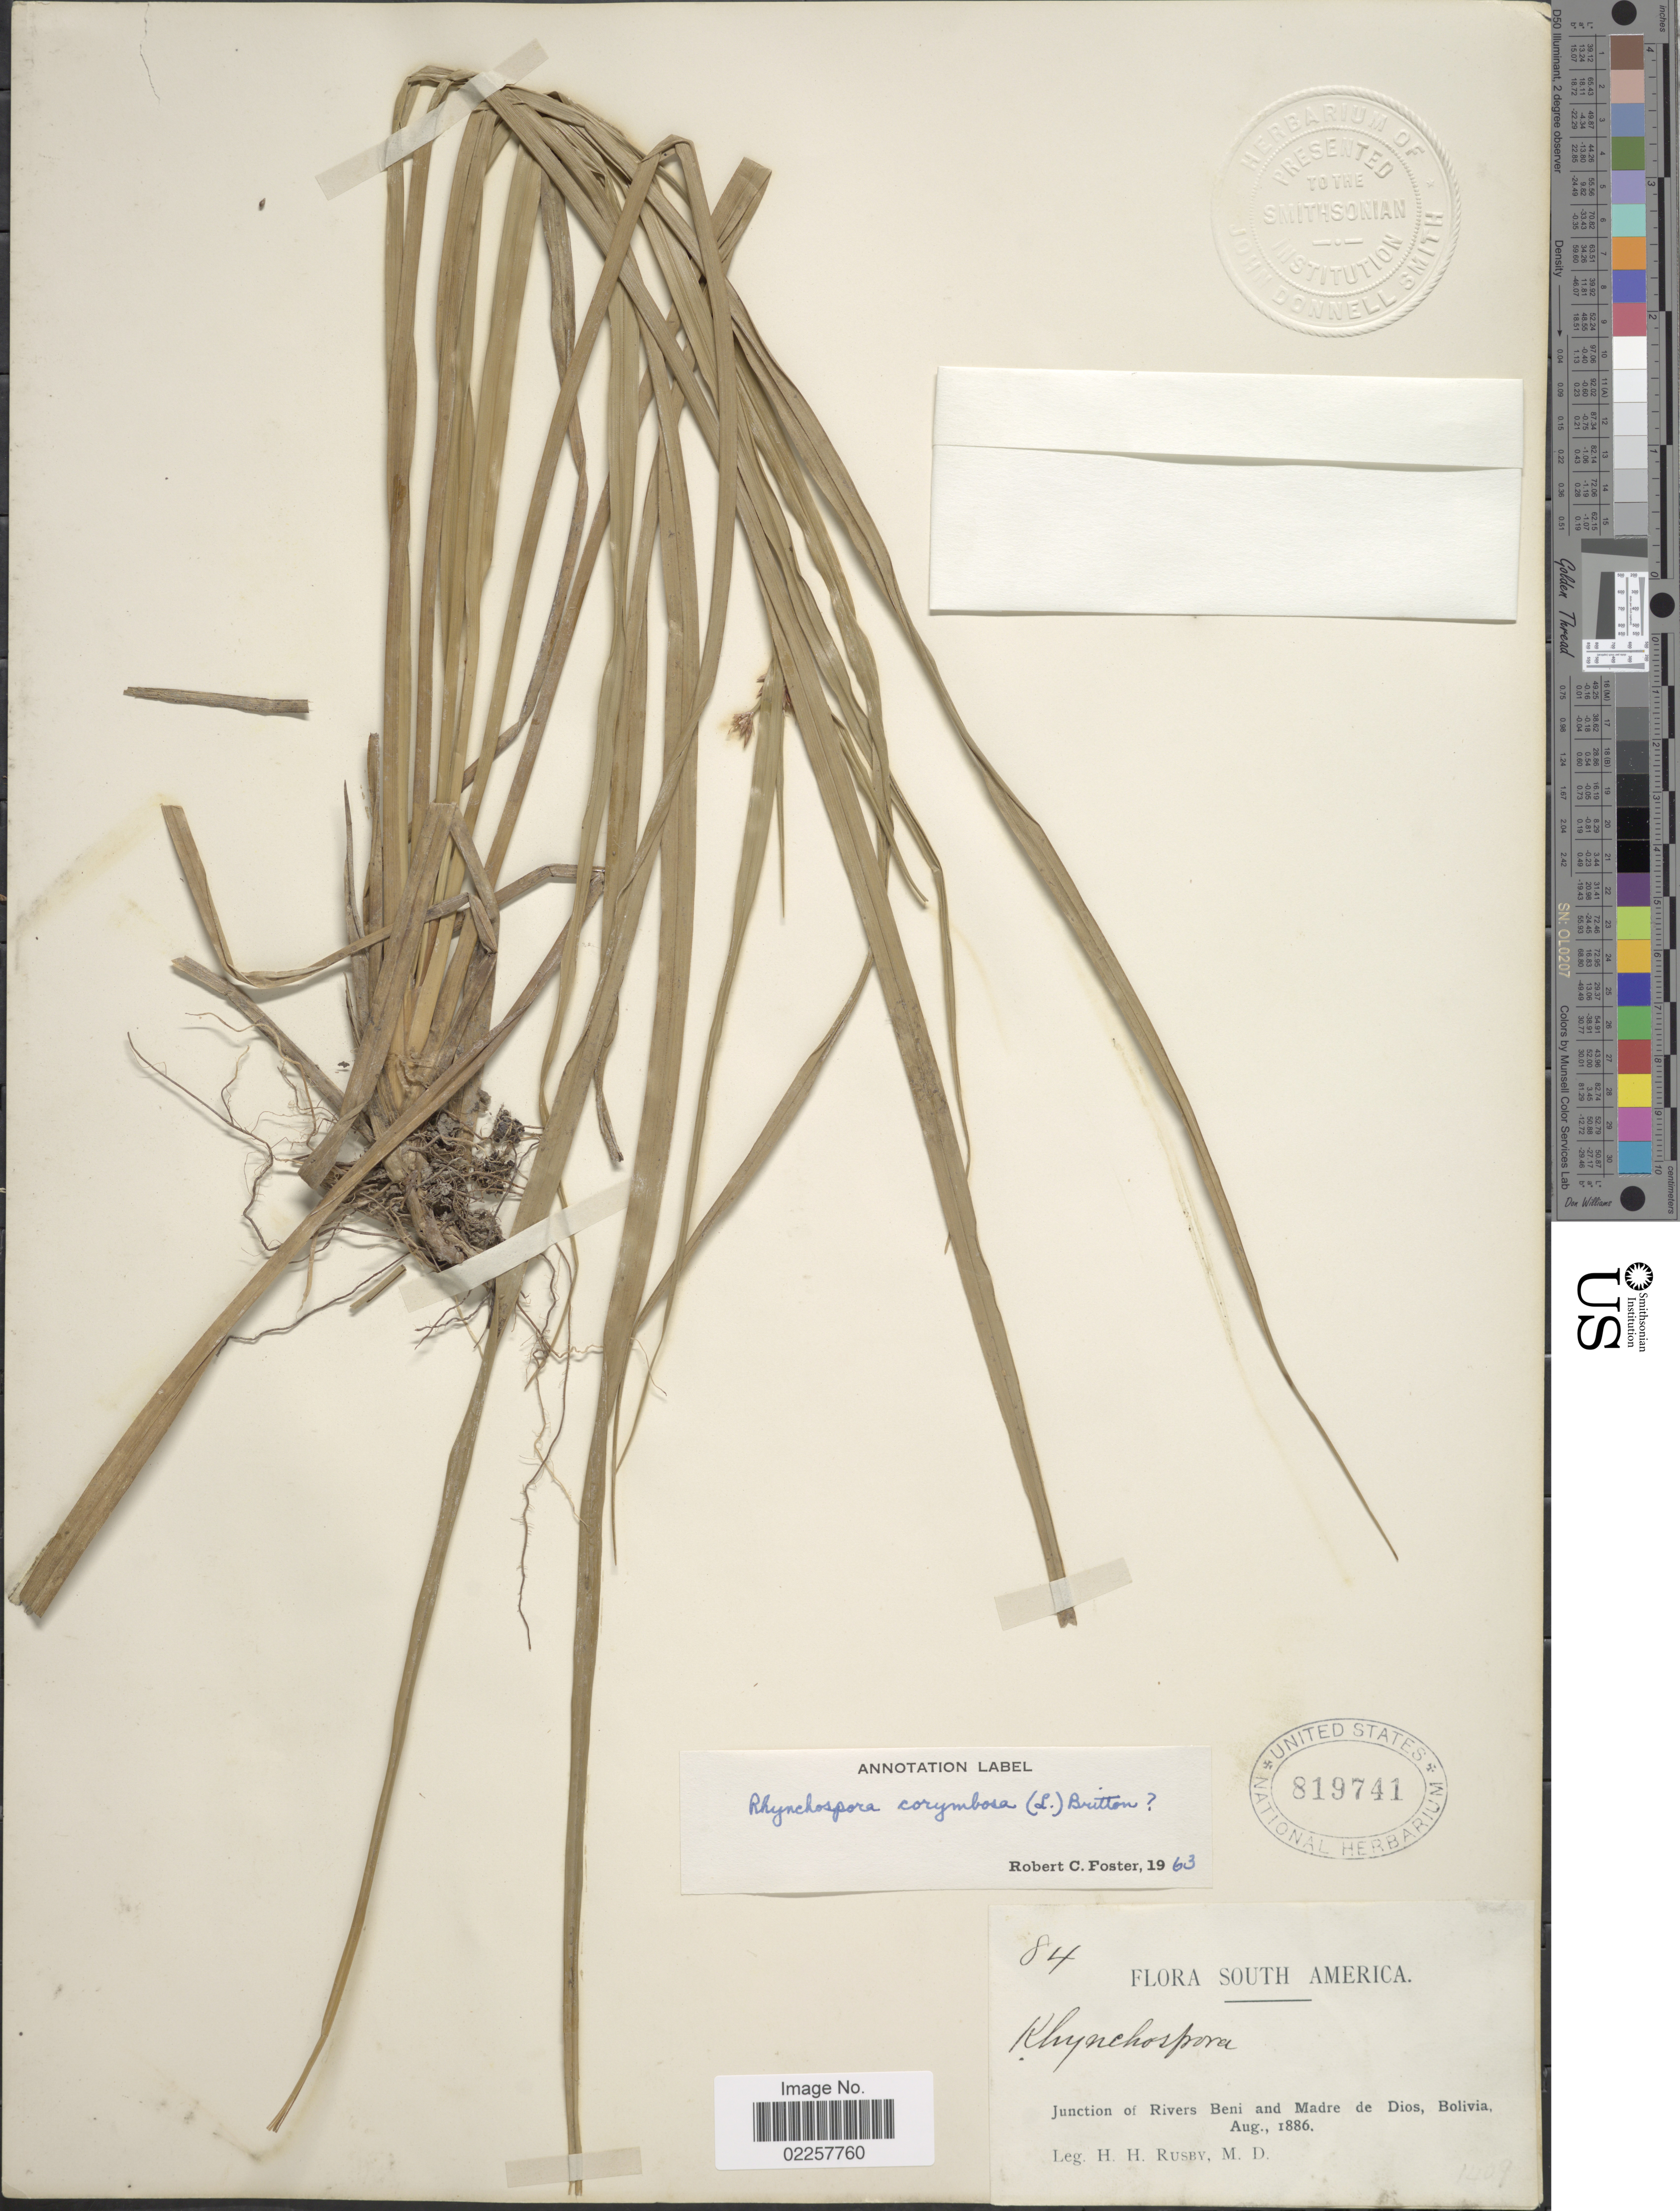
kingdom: Plantae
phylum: Tracheophyta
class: Liliopsida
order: Poales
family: Cyperaceae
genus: Rhynchospora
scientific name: Rhynchospora sp.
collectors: H. H. Rusby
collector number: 84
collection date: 1886-08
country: Bolivia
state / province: Beni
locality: Junction of Rivers Beni and Madre de Dios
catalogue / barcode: US 819741